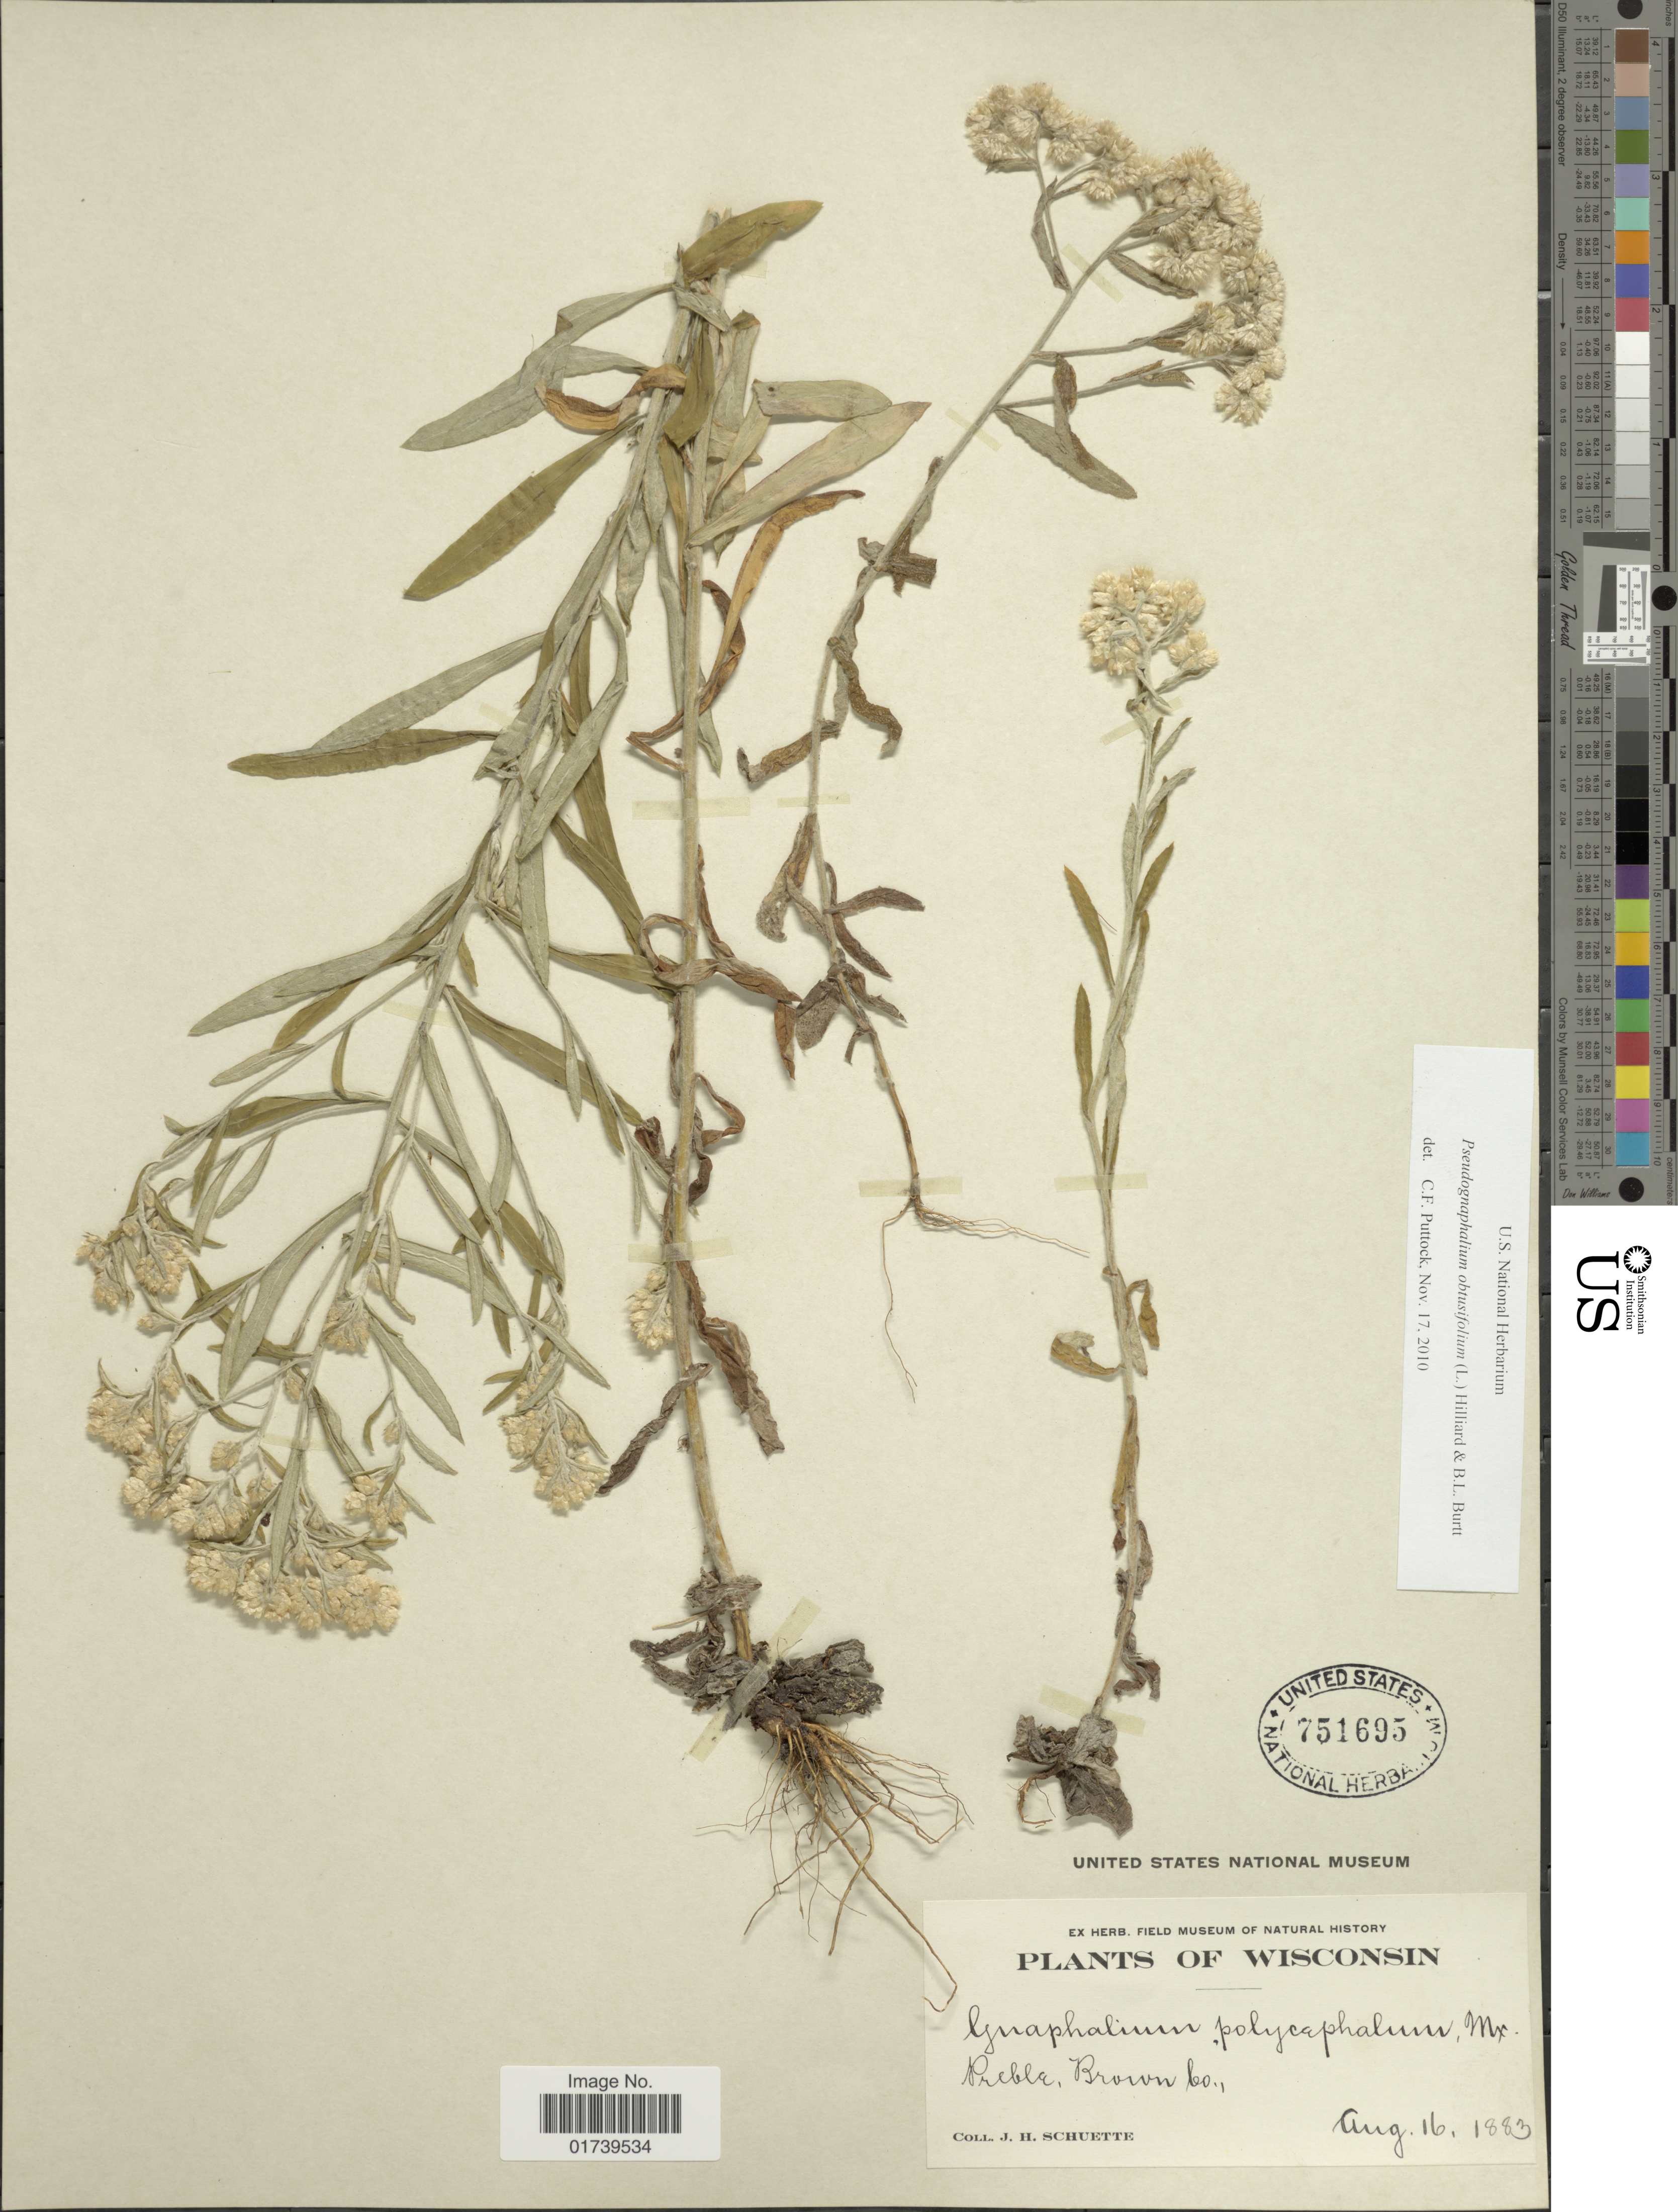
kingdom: Plantae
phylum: Tracheophyta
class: Magnoliopsida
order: Asterales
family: Asteraceae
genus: Pseudognaphalium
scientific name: Pseudognaphalium obtusifolium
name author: (L.) Hilliard & B.L. Burtt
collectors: J. H. Schuette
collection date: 1883-08-16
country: United States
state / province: Wisconsin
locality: Puebla, Brown Co.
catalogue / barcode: US 751695